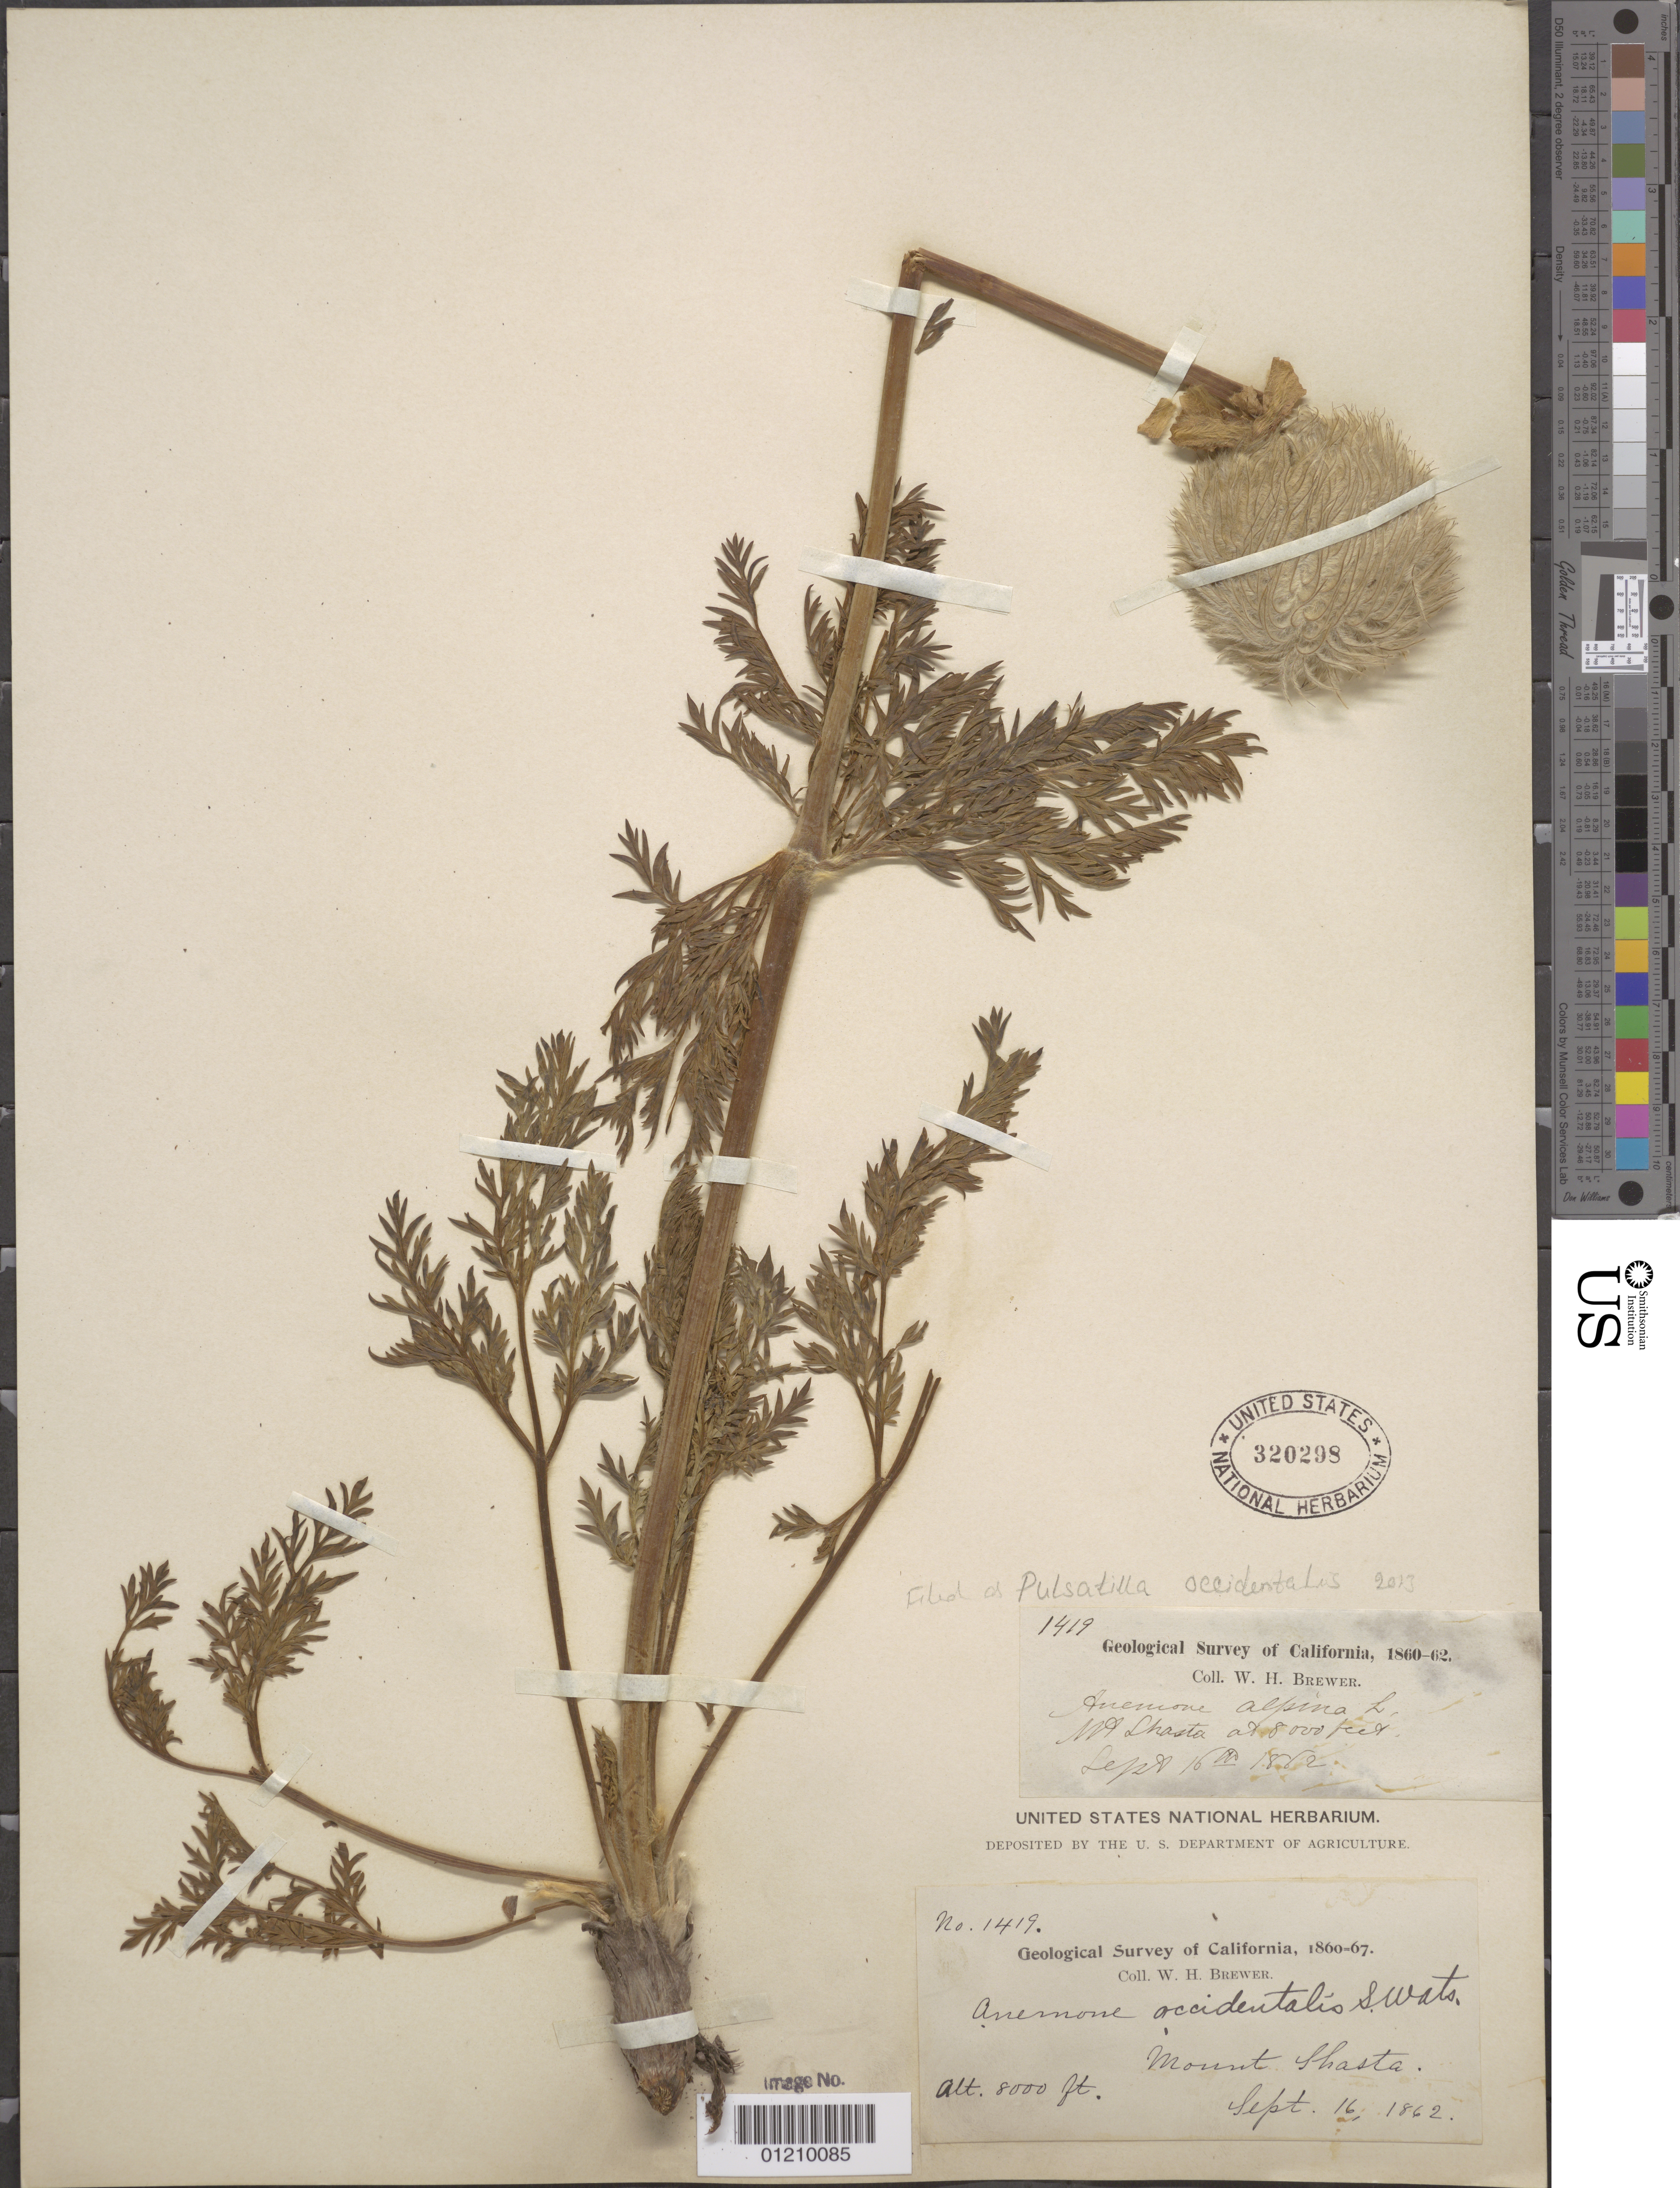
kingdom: Plantae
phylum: Tracheophyta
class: Magnoliopsida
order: Ranunculales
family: Ranunculaceae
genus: Pulsatilla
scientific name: Pulsatilla occidentalis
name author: (S. Watson) Freyn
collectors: W. H. Brewer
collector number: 1419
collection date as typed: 16 Sep 1862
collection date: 1862-09-16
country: United States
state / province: California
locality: Mt. Shasta.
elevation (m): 2438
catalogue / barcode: US 320298